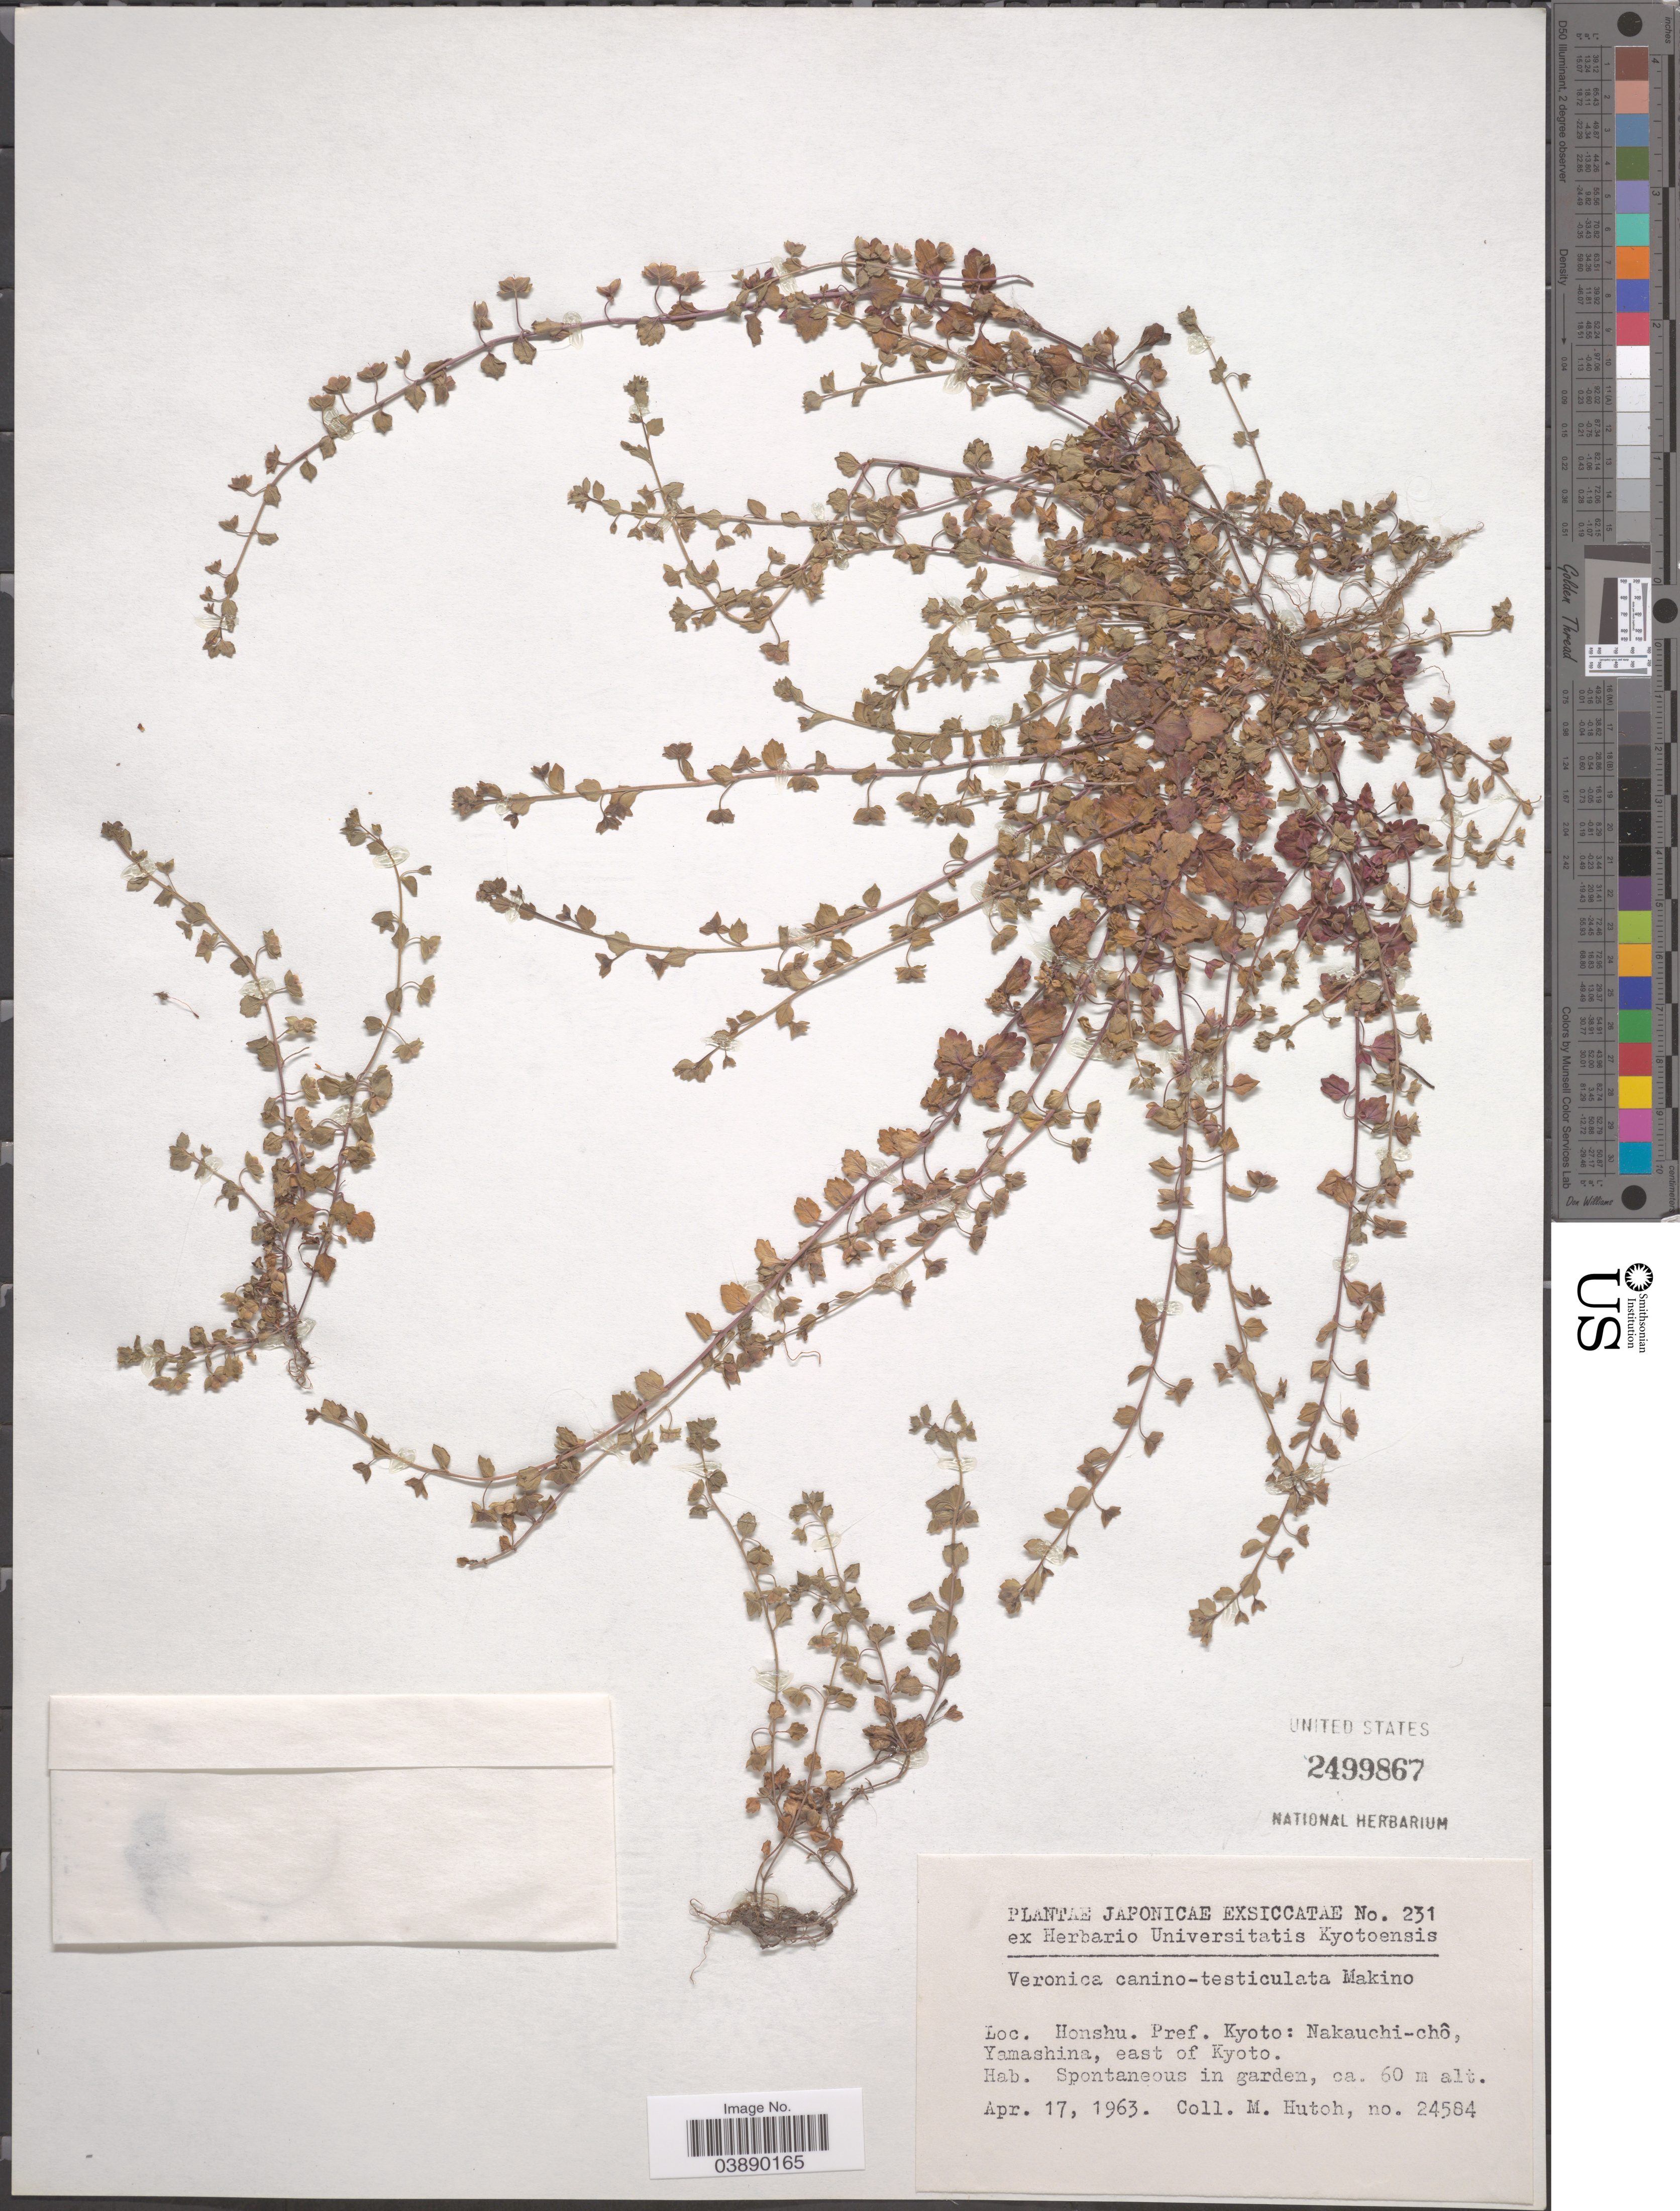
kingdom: Plantae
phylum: Tracheophyta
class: Magnoliopsida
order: Lamiales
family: Plantaginaceae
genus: Veronica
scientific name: Veronica didyma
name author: Ten.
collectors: M. Hutch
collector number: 24584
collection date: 1963-04-17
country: Japan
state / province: Kyoto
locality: Honshu. Pref. Kyoto: Nakauchi-chô, Yamashina, east of Kyoto.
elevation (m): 60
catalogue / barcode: US 2499867